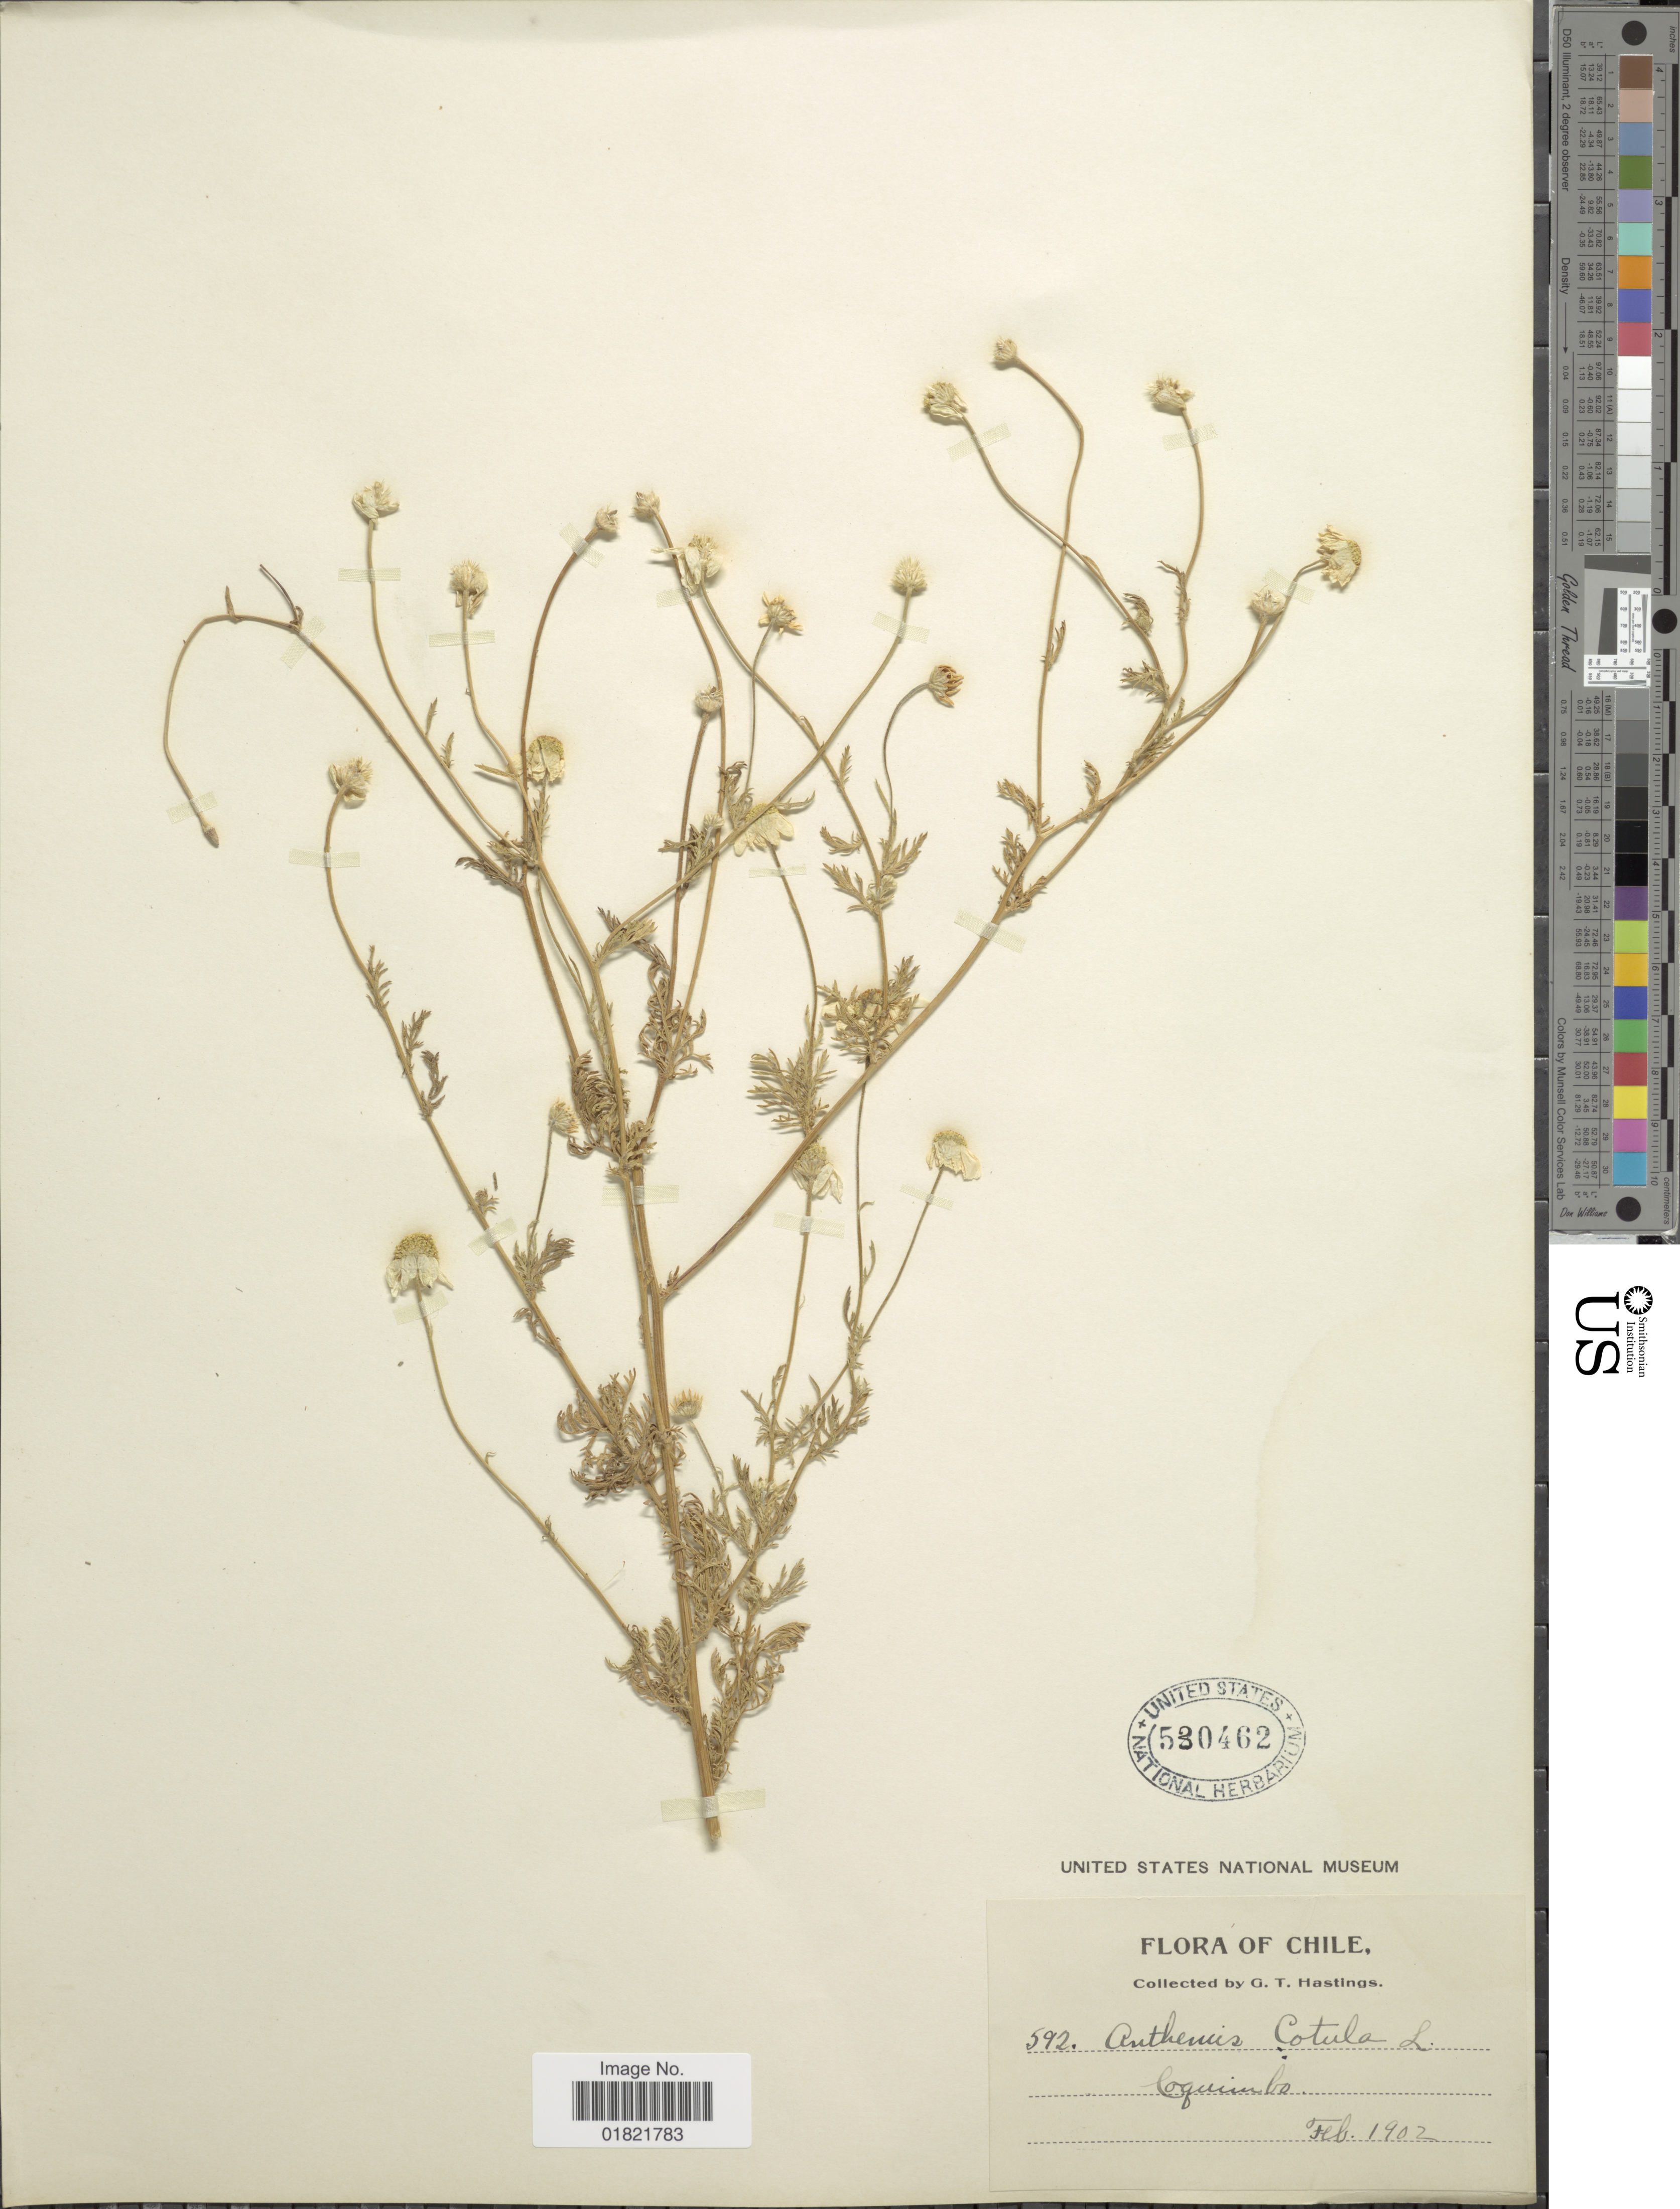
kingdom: Plantae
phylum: Tracheophyta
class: Magnoliopsida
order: Asterales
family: Asteraceae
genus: Anthemis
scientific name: Anthemis cotula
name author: L.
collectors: G. Hastings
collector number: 592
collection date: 1902-02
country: Chile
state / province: Coquimbo (IV)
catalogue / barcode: US 530462